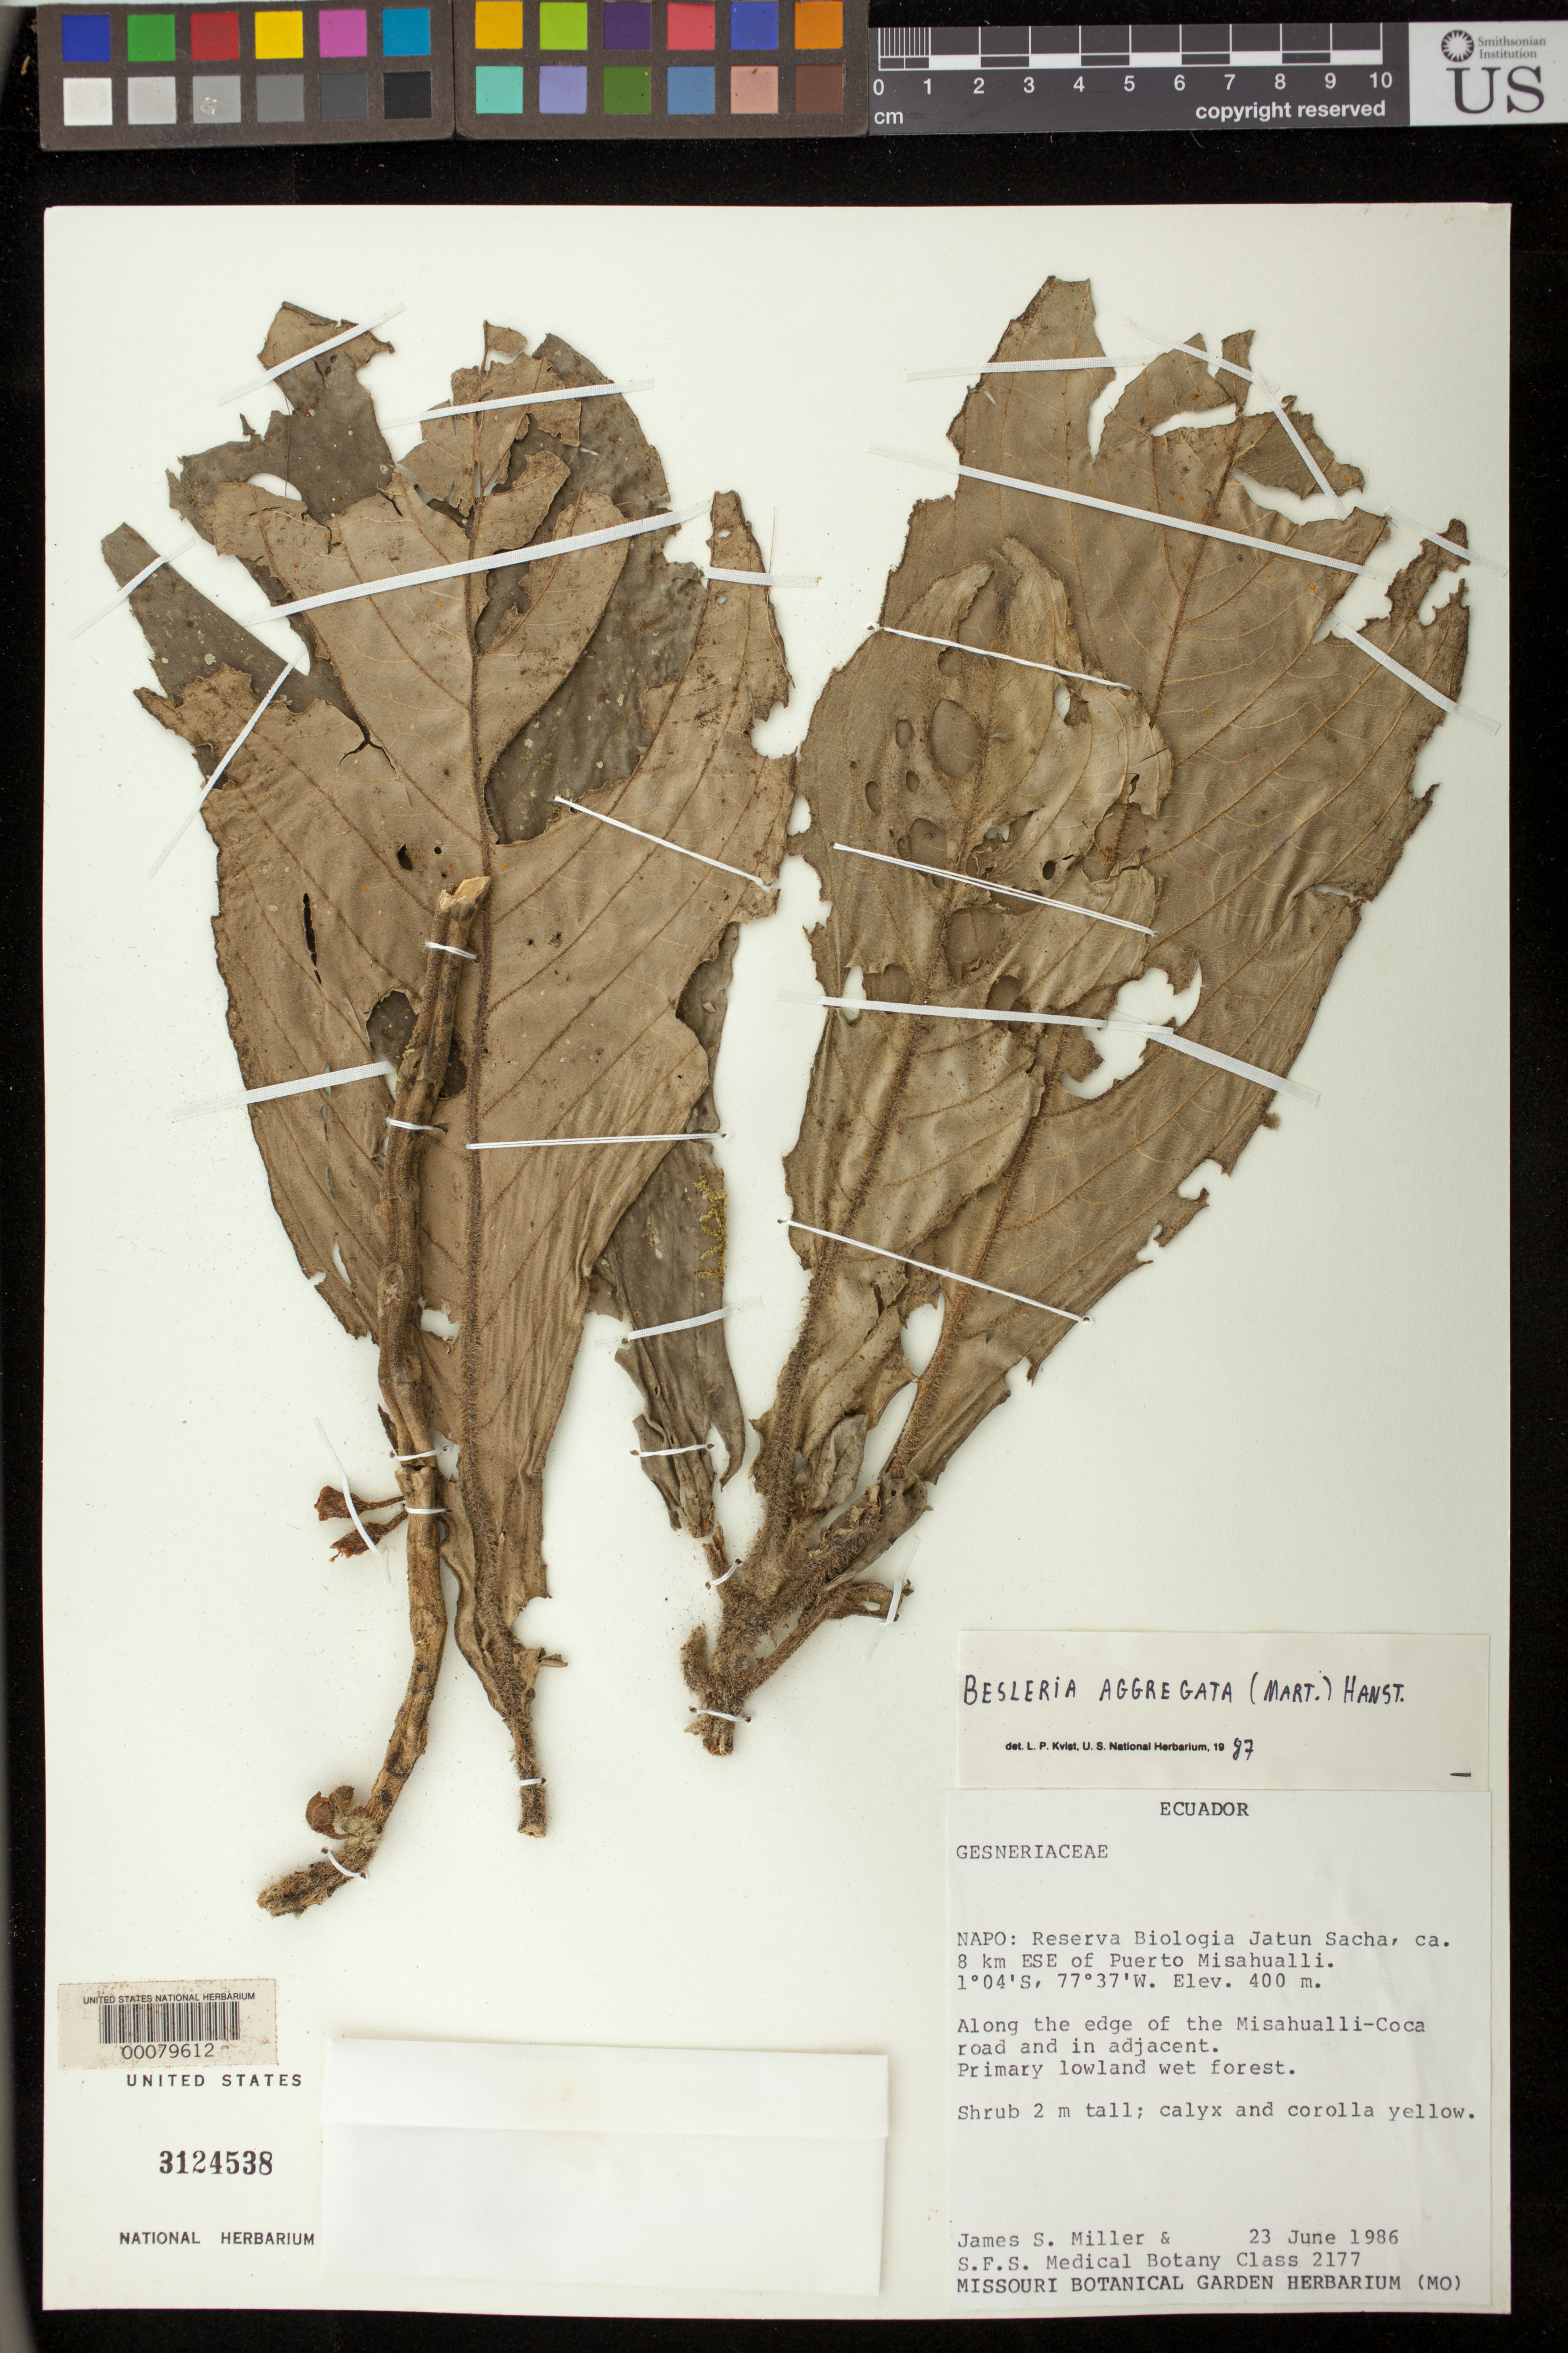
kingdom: Plantae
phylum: Tracheophyta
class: Magnoliopsida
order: Lamiales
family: Gesneriaceae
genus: Besleria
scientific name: Besleria aggregata var. aggregata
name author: (Mart.) Hanst.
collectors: J. S. Miller & et al.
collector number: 2177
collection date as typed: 23 Jun 1986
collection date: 1986-06-23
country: Ecuador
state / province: Napo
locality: Reserva Biologia Jatun Sacha, about 8 km ESE of Puerto Misahualli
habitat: Primary lowland wet forest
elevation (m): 400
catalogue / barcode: US 3124538